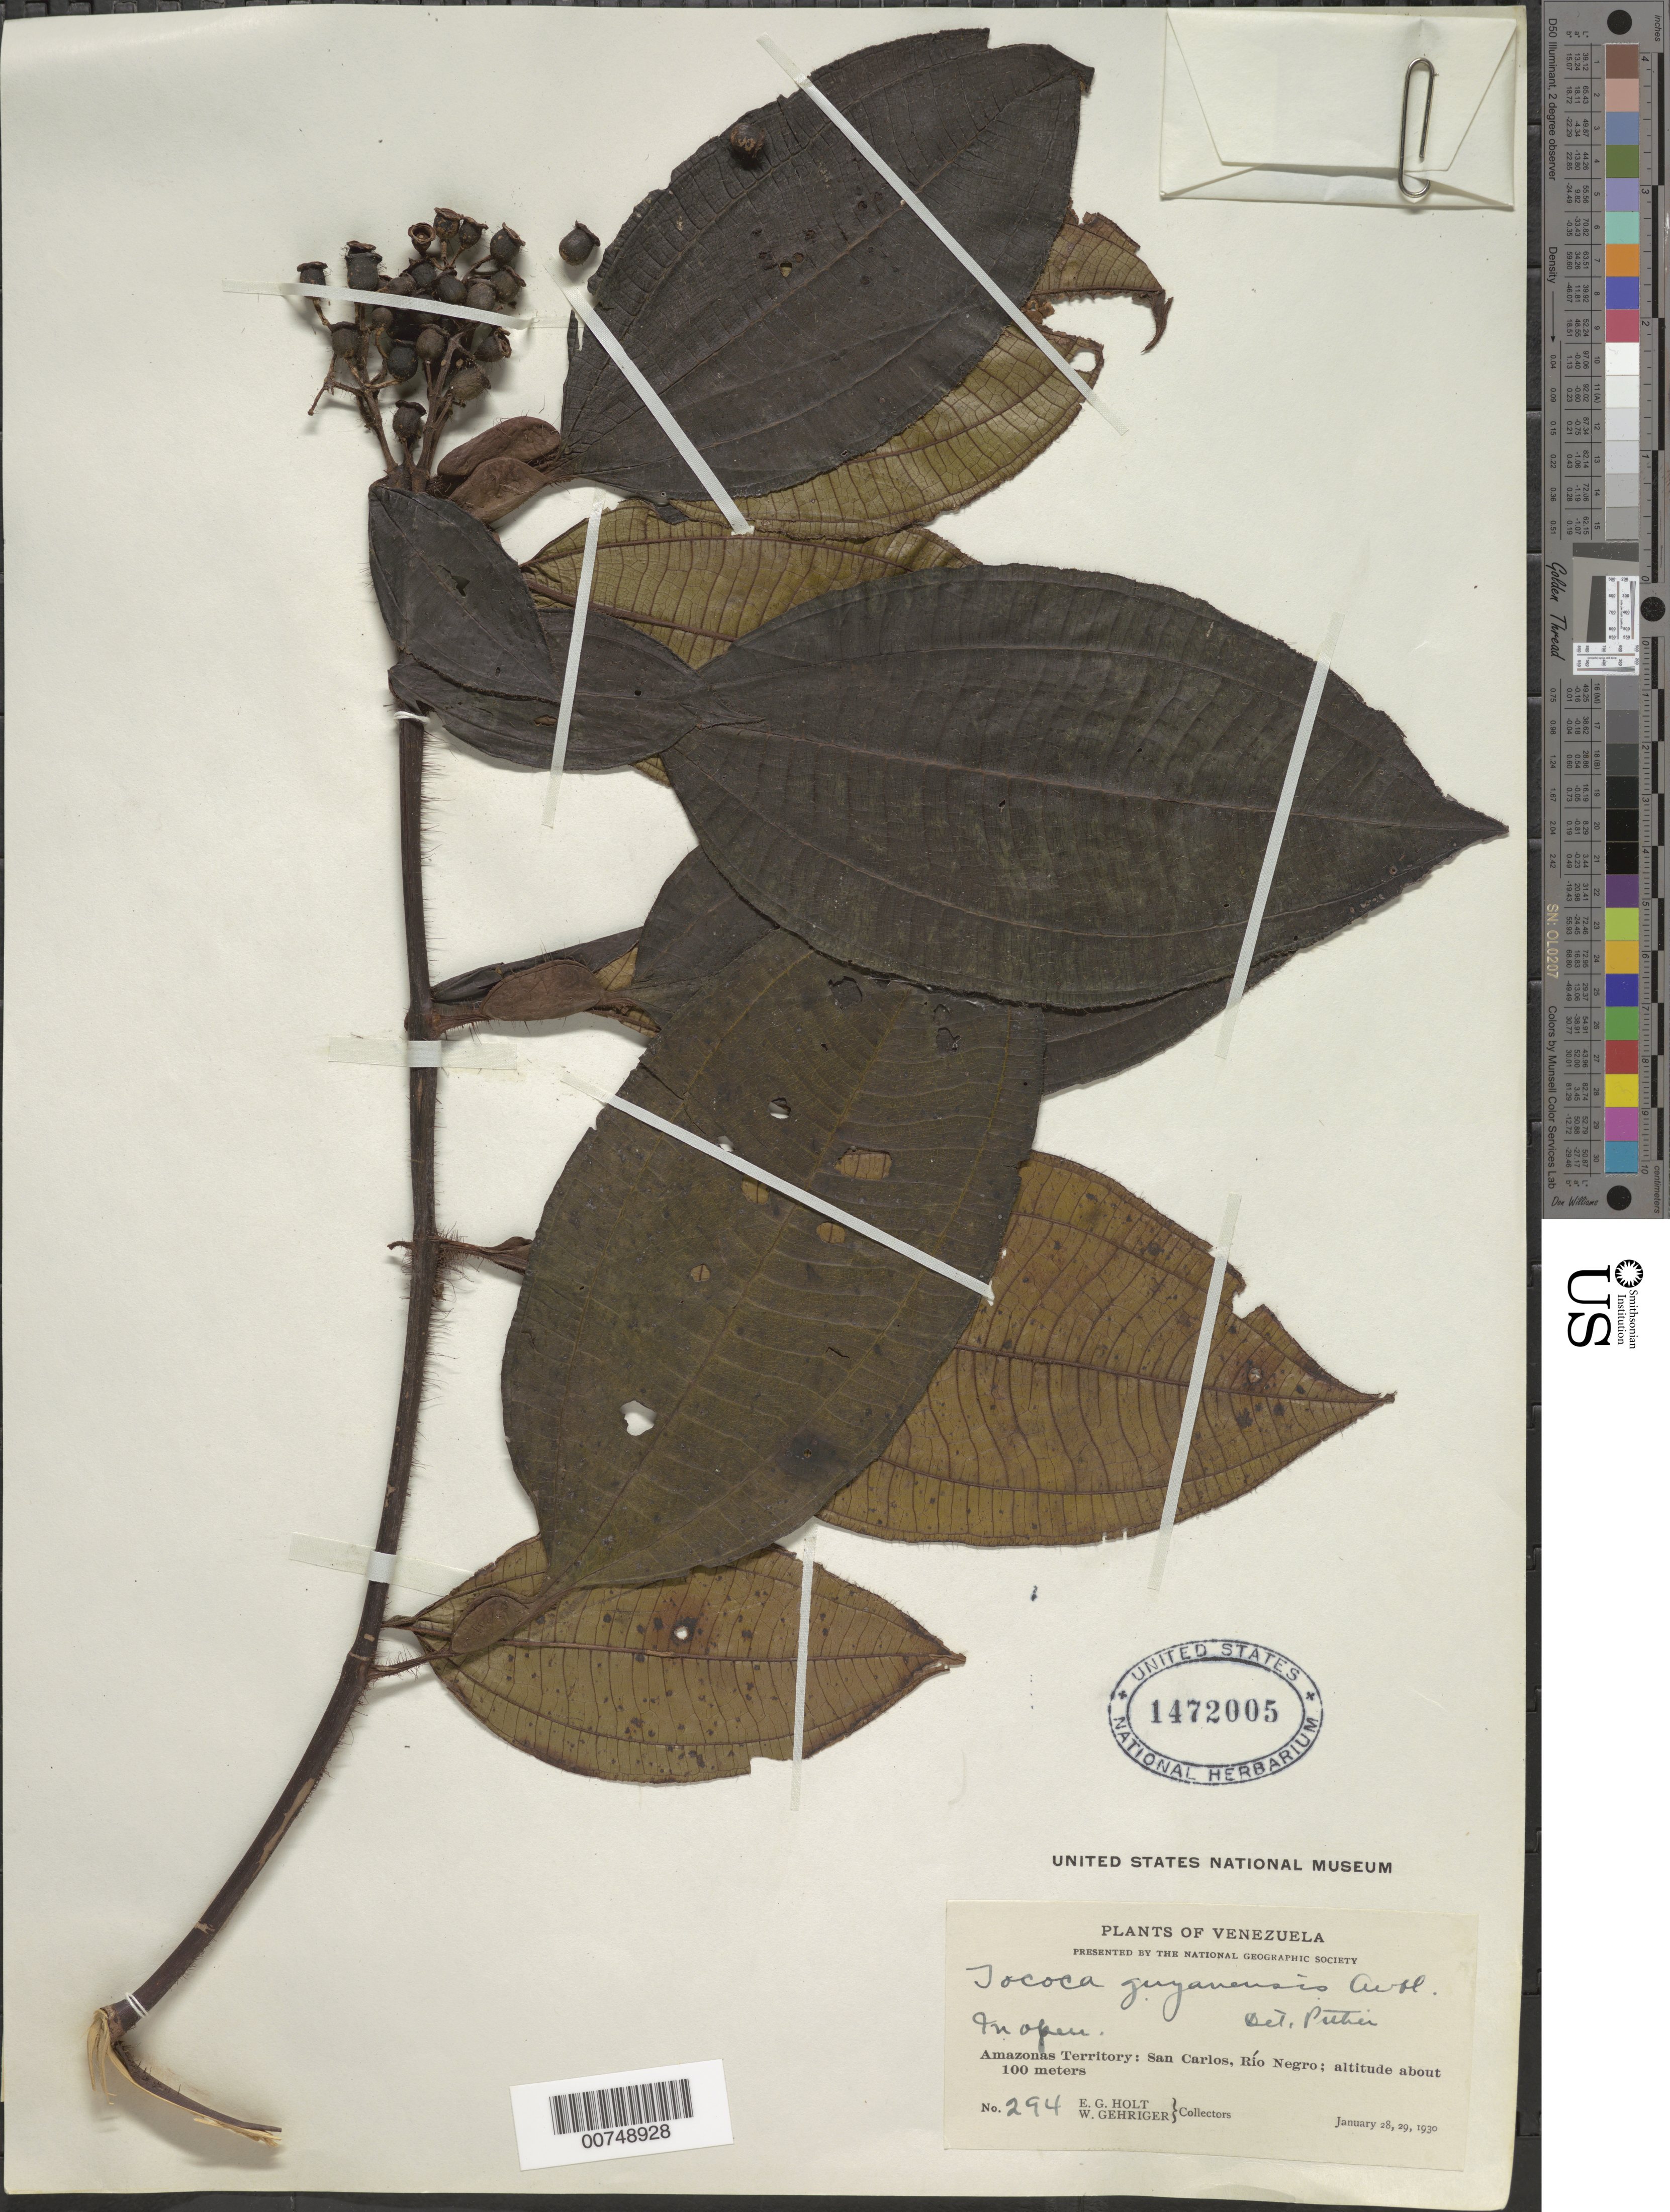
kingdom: Plantae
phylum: Tracheophyta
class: Magnoliopsida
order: Myrtales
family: Melastomataceae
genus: Tococa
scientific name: Tococa guianensis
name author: Aubl.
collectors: E. Holt & W. Gehriger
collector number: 294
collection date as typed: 28-Jan-30 to 29-Jan-30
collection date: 1930-01-28/1930-01-29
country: Venezuela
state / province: Amazonas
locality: San Carlos de Río Negro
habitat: In open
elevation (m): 100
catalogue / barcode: US 1472005